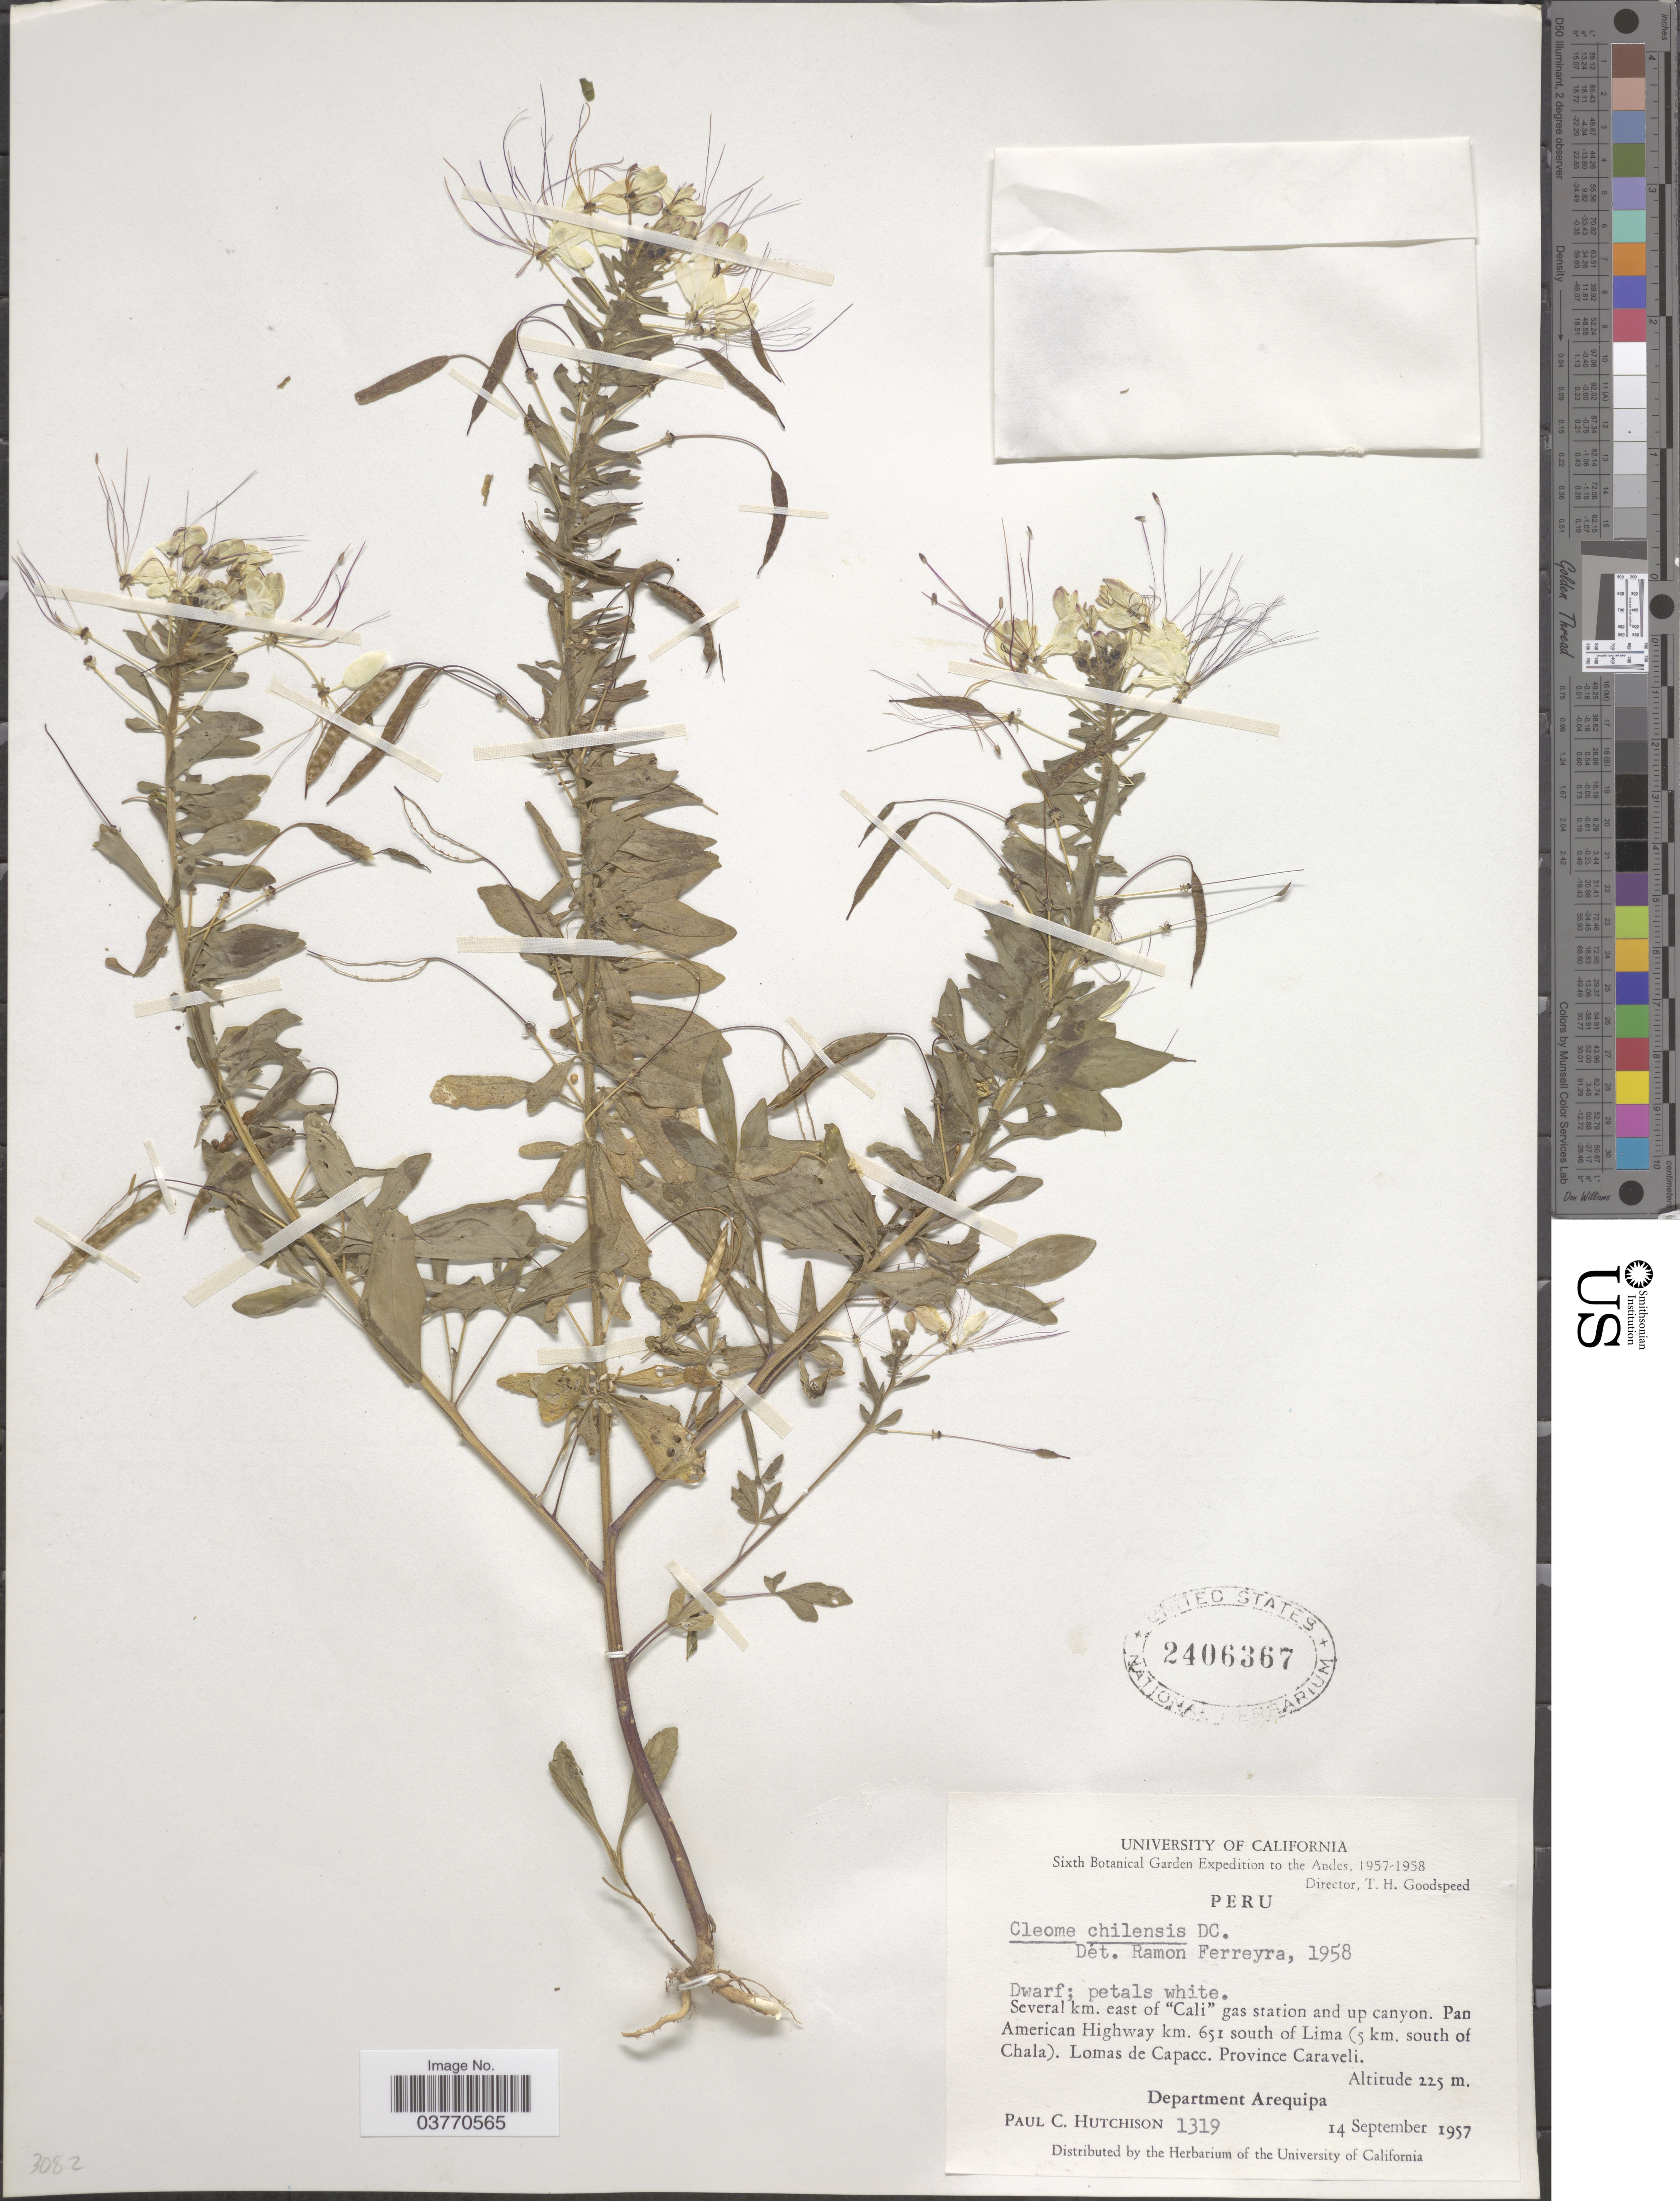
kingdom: Plantae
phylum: Tracheophyta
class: Magnoliopsida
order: Brassicales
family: Cleomaceae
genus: Andinocleome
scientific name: Andinocleome chilensis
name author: (DC.) Iltis ex E.M. McGinty & Roalson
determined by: Strong, M. T., (US), Smithsonian Institution - National Museum of Natural History (UNITED STATES)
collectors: P. C. Hutchison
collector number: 1319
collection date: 1957-09-14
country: Peru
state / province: Arequipa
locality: The Andes. Several km. east of "Cali" gas station and up canyon. Pan American Highway km. 651 south Lima (5 km. south of Chala). Lomas de Capacc. Province Caraveli. Department Arequipa.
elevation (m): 225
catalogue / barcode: US 2406367